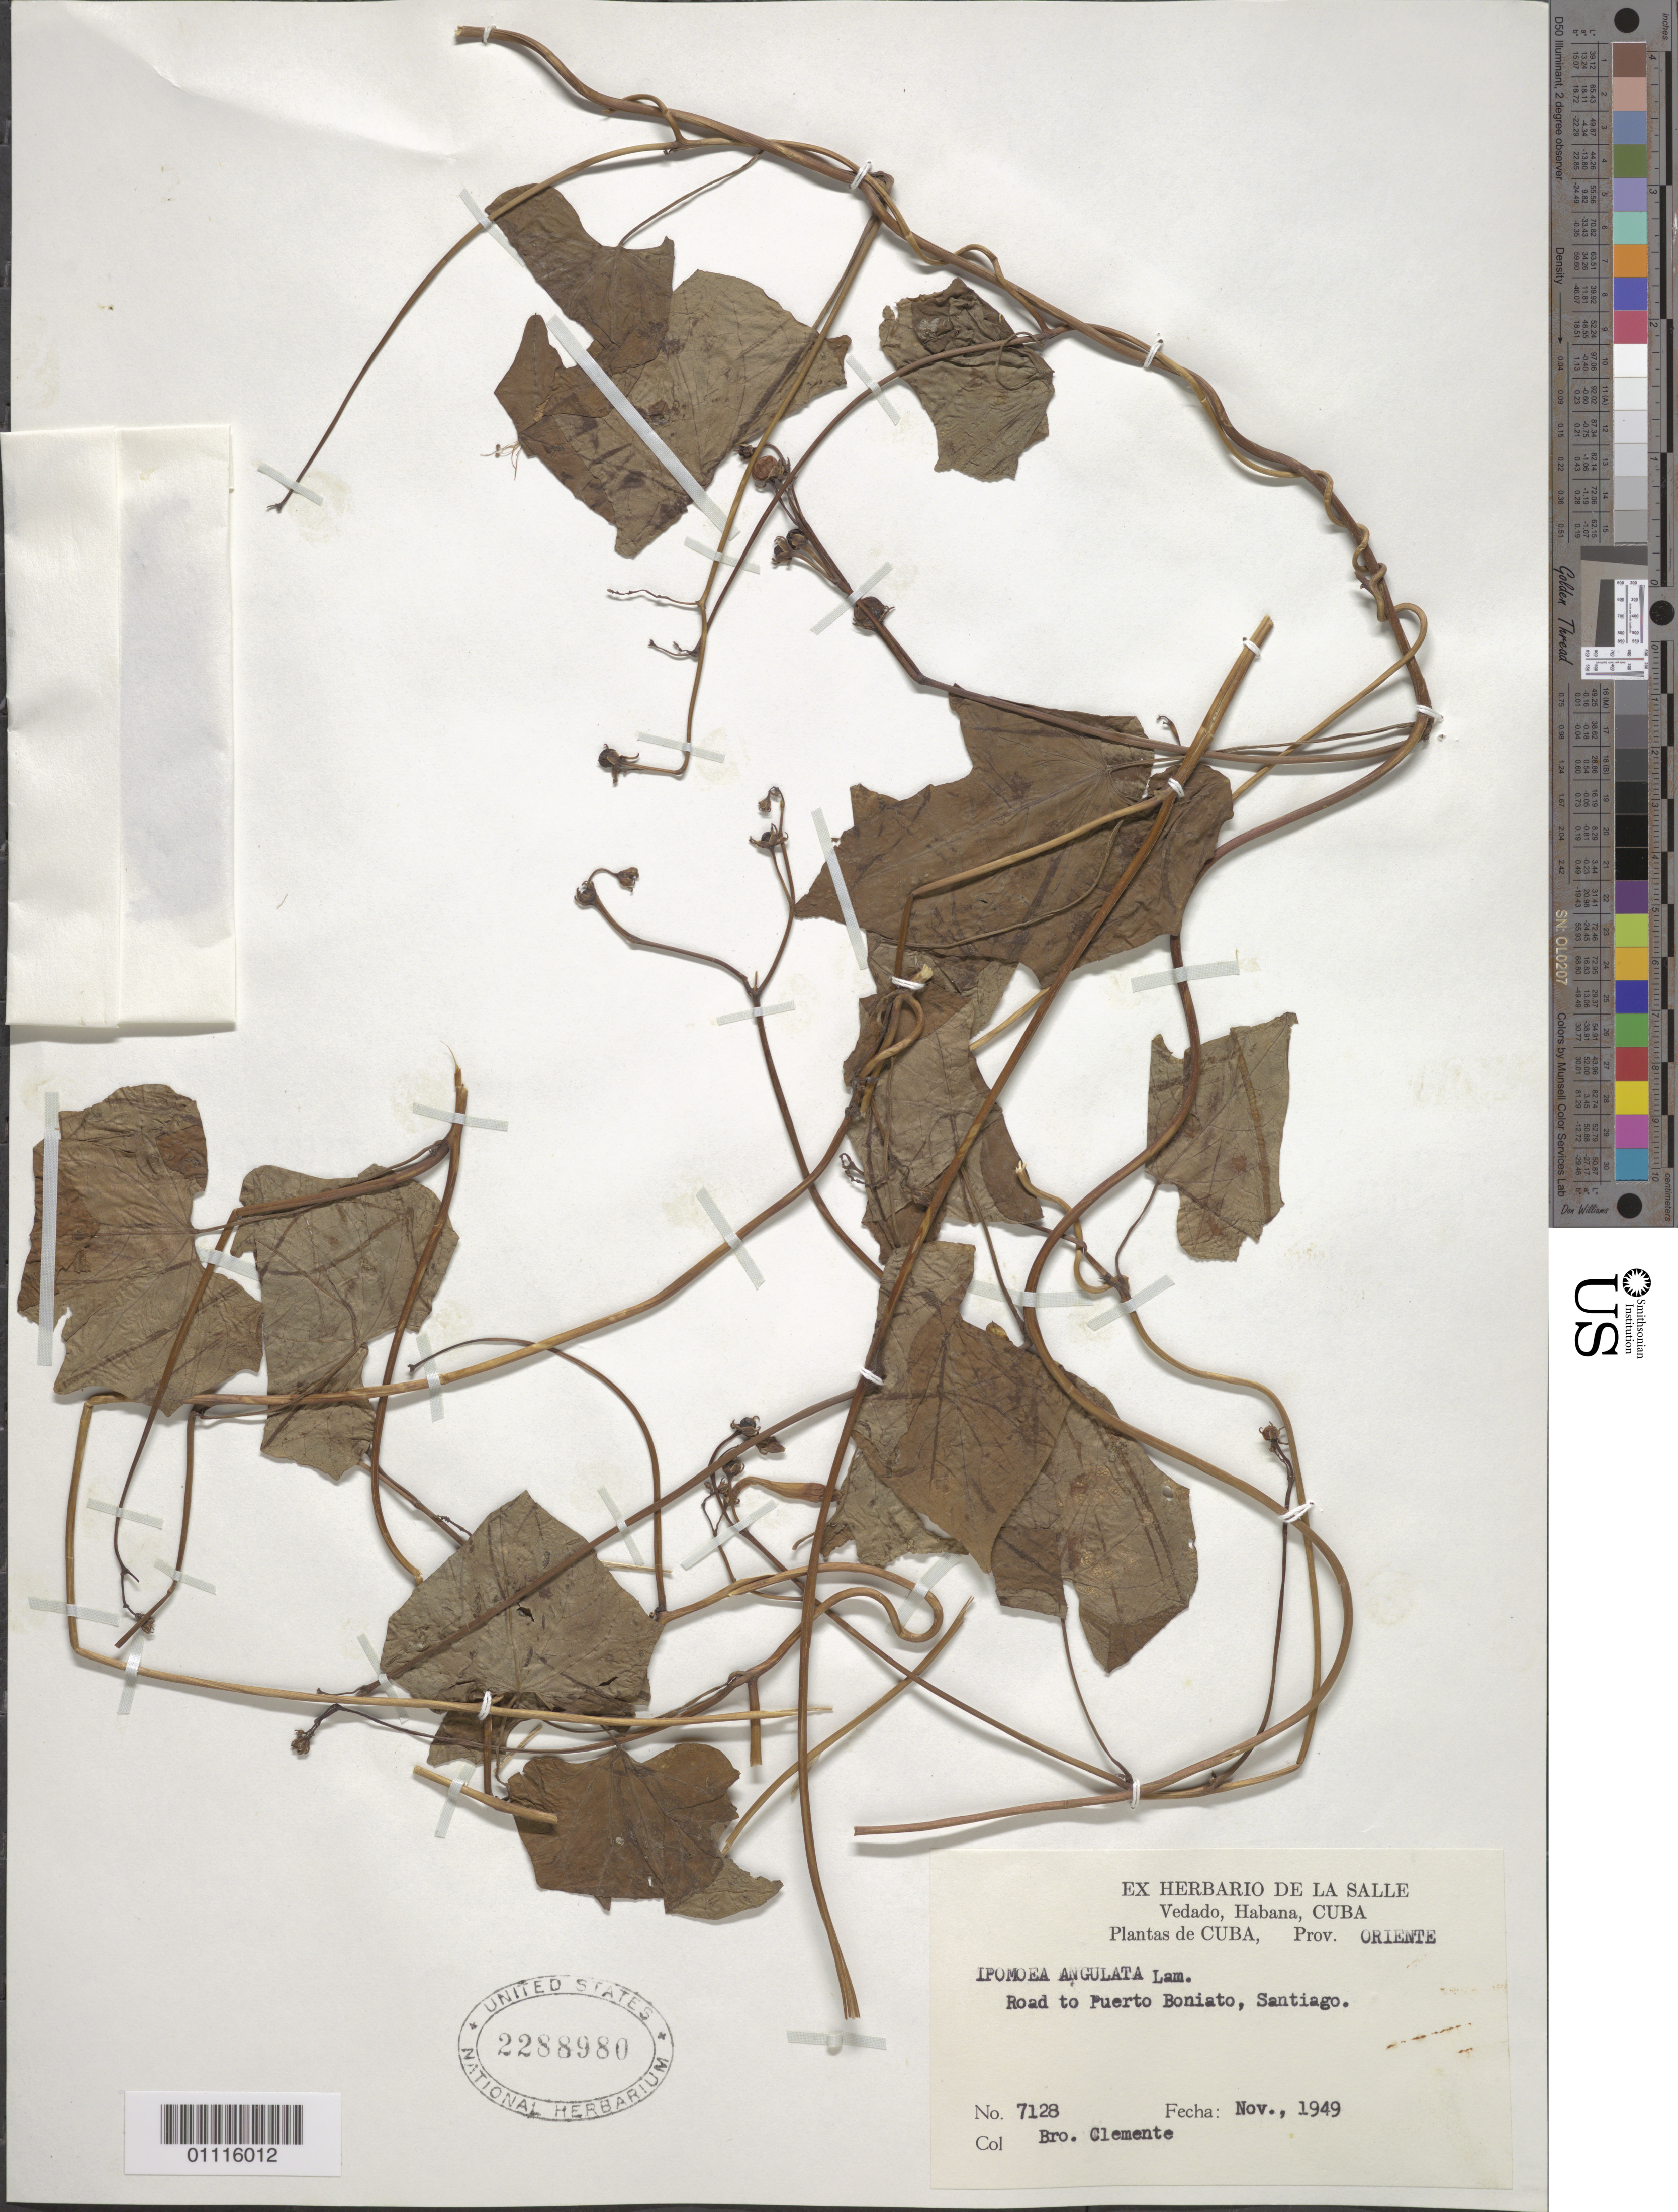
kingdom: Plantae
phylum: Tracheophyta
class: Magnoliopsida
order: Solanales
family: Convolvulaceae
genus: Ipomoea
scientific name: Ipomoea hederifolia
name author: L.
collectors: Bro. Clemente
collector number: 7128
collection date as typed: Nov 1949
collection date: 1949-11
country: Cuba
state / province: Santiago de Cuba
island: Cuba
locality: Road to Puerto Boniato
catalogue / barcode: US 2288980